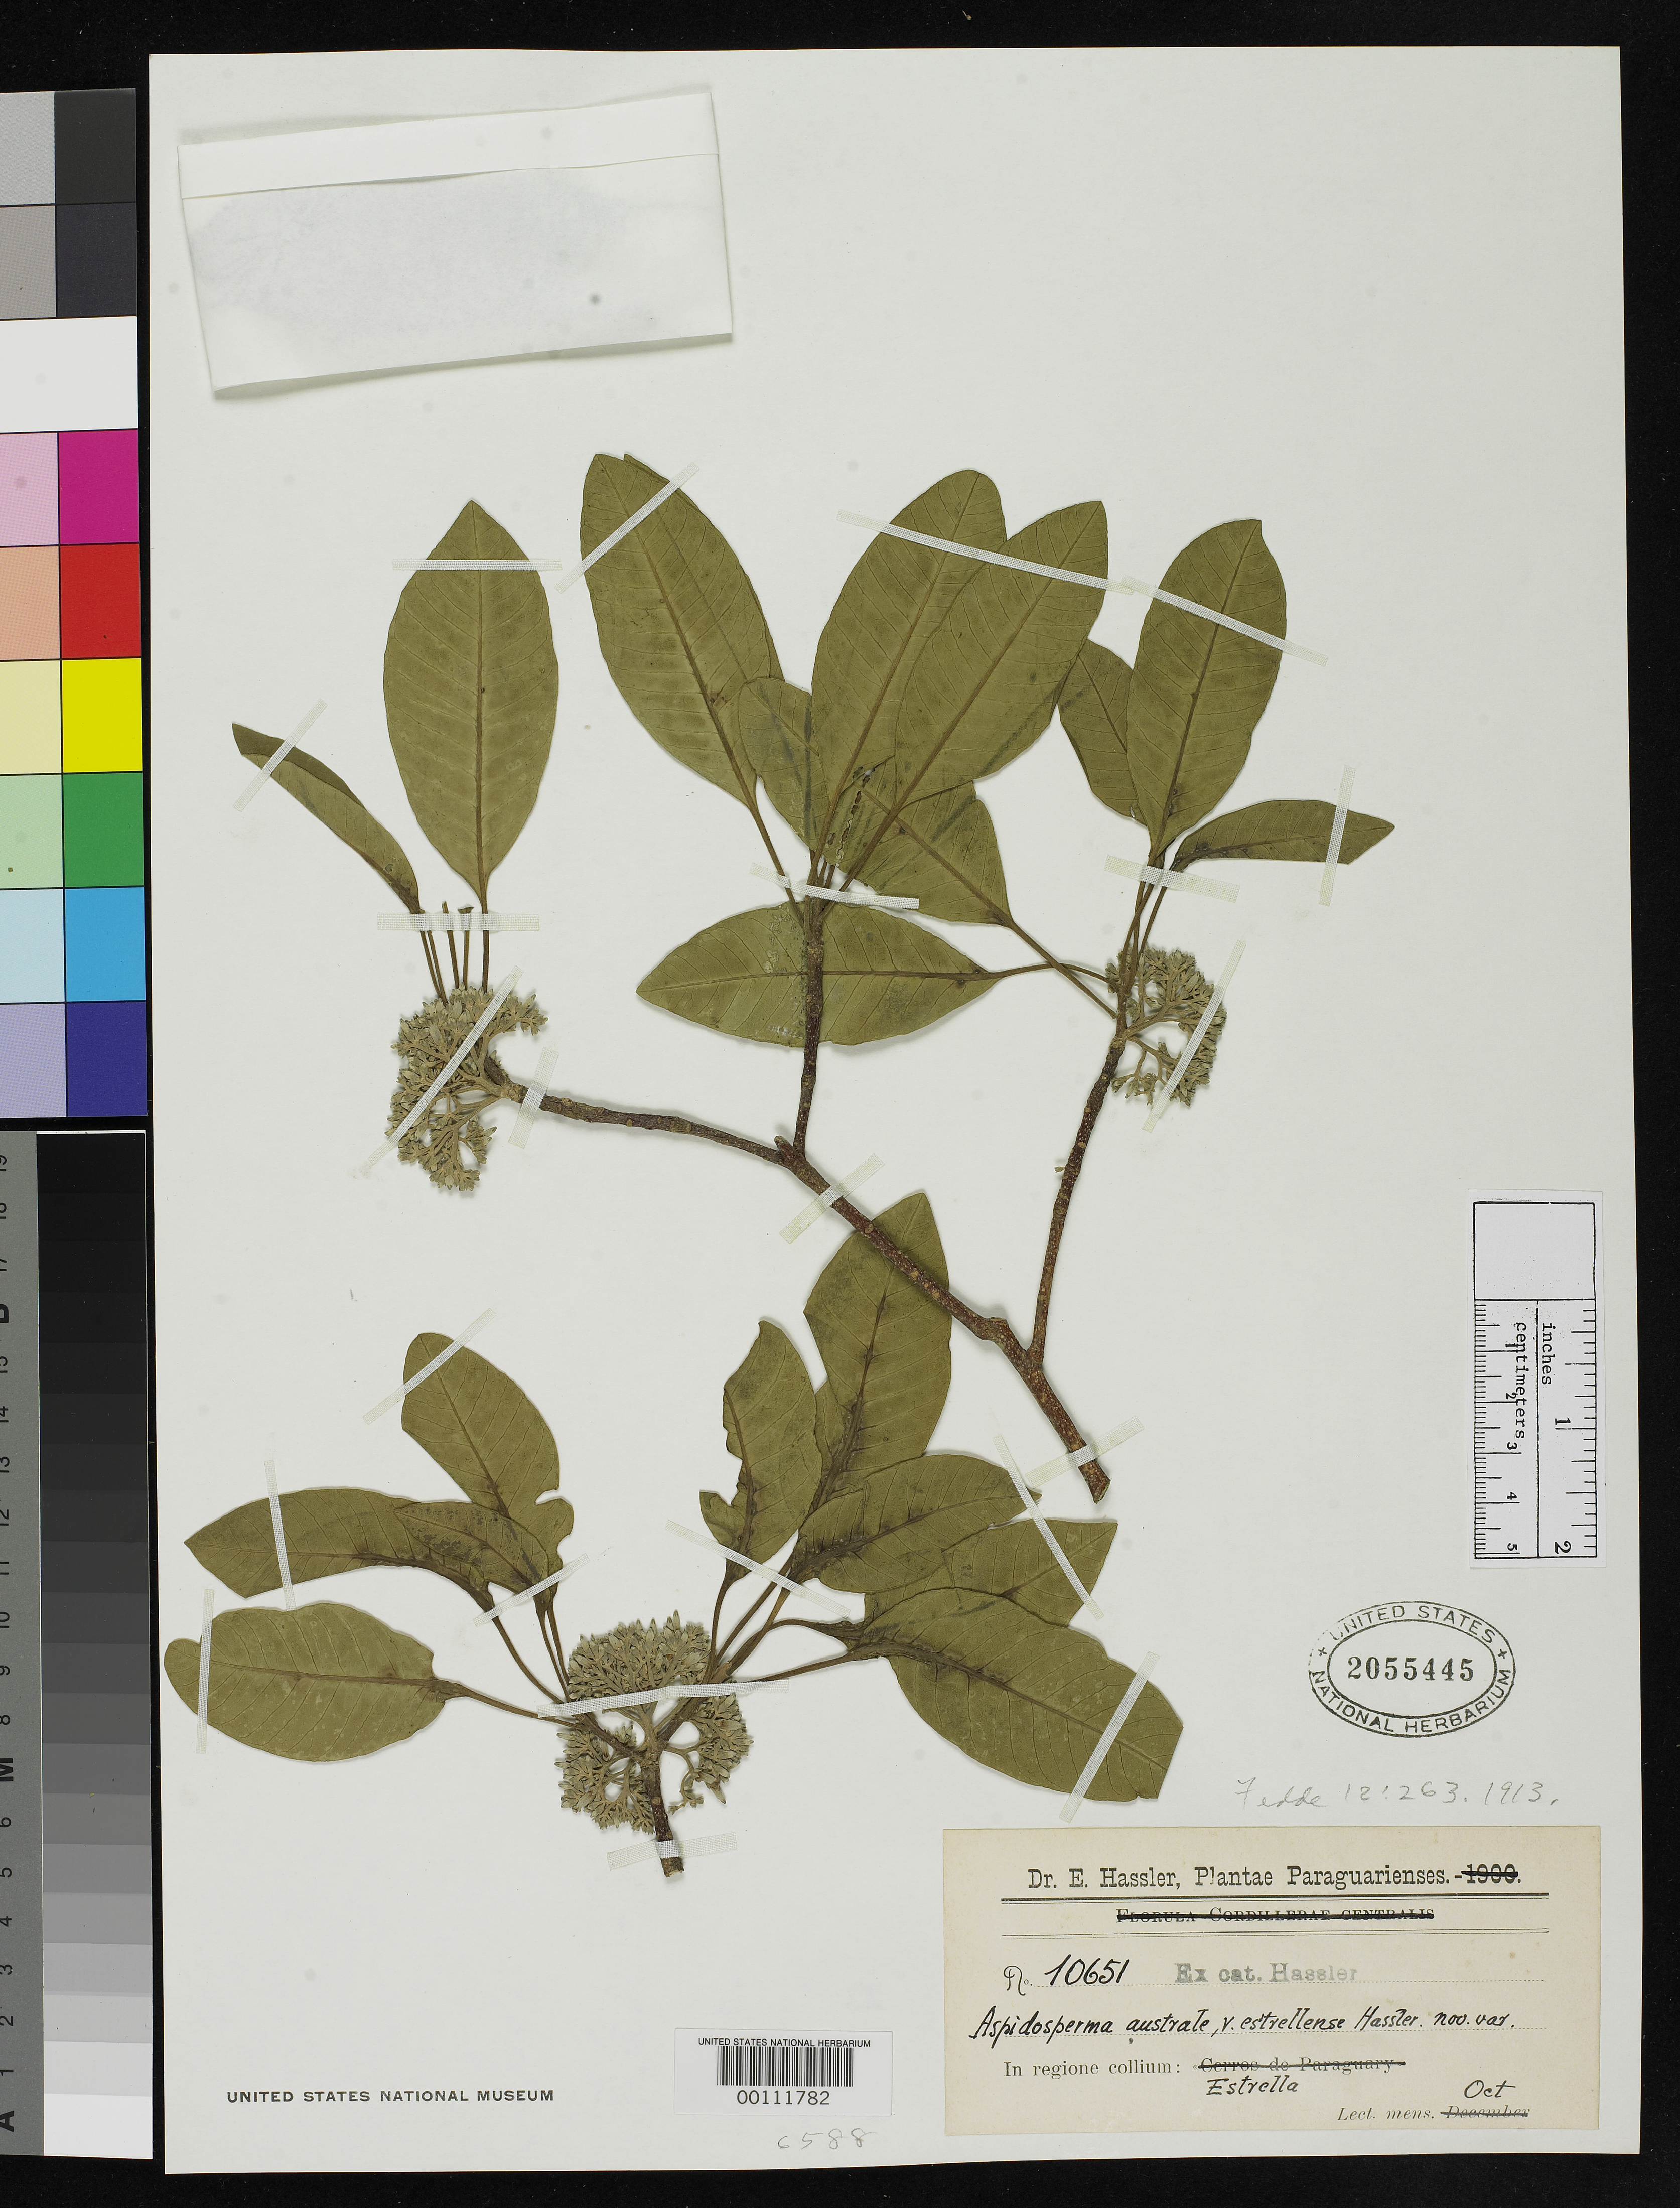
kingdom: Plantae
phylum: Tracheophyta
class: Magnoliopsida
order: Gentianales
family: Apocynaceae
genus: Aspidosperma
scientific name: Aspidosperma australe var. estrellense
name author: Hassl.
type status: Isotype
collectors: E. Hassler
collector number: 10651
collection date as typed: Oct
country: Paraguay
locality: Estrella.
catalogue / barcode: US 2055445